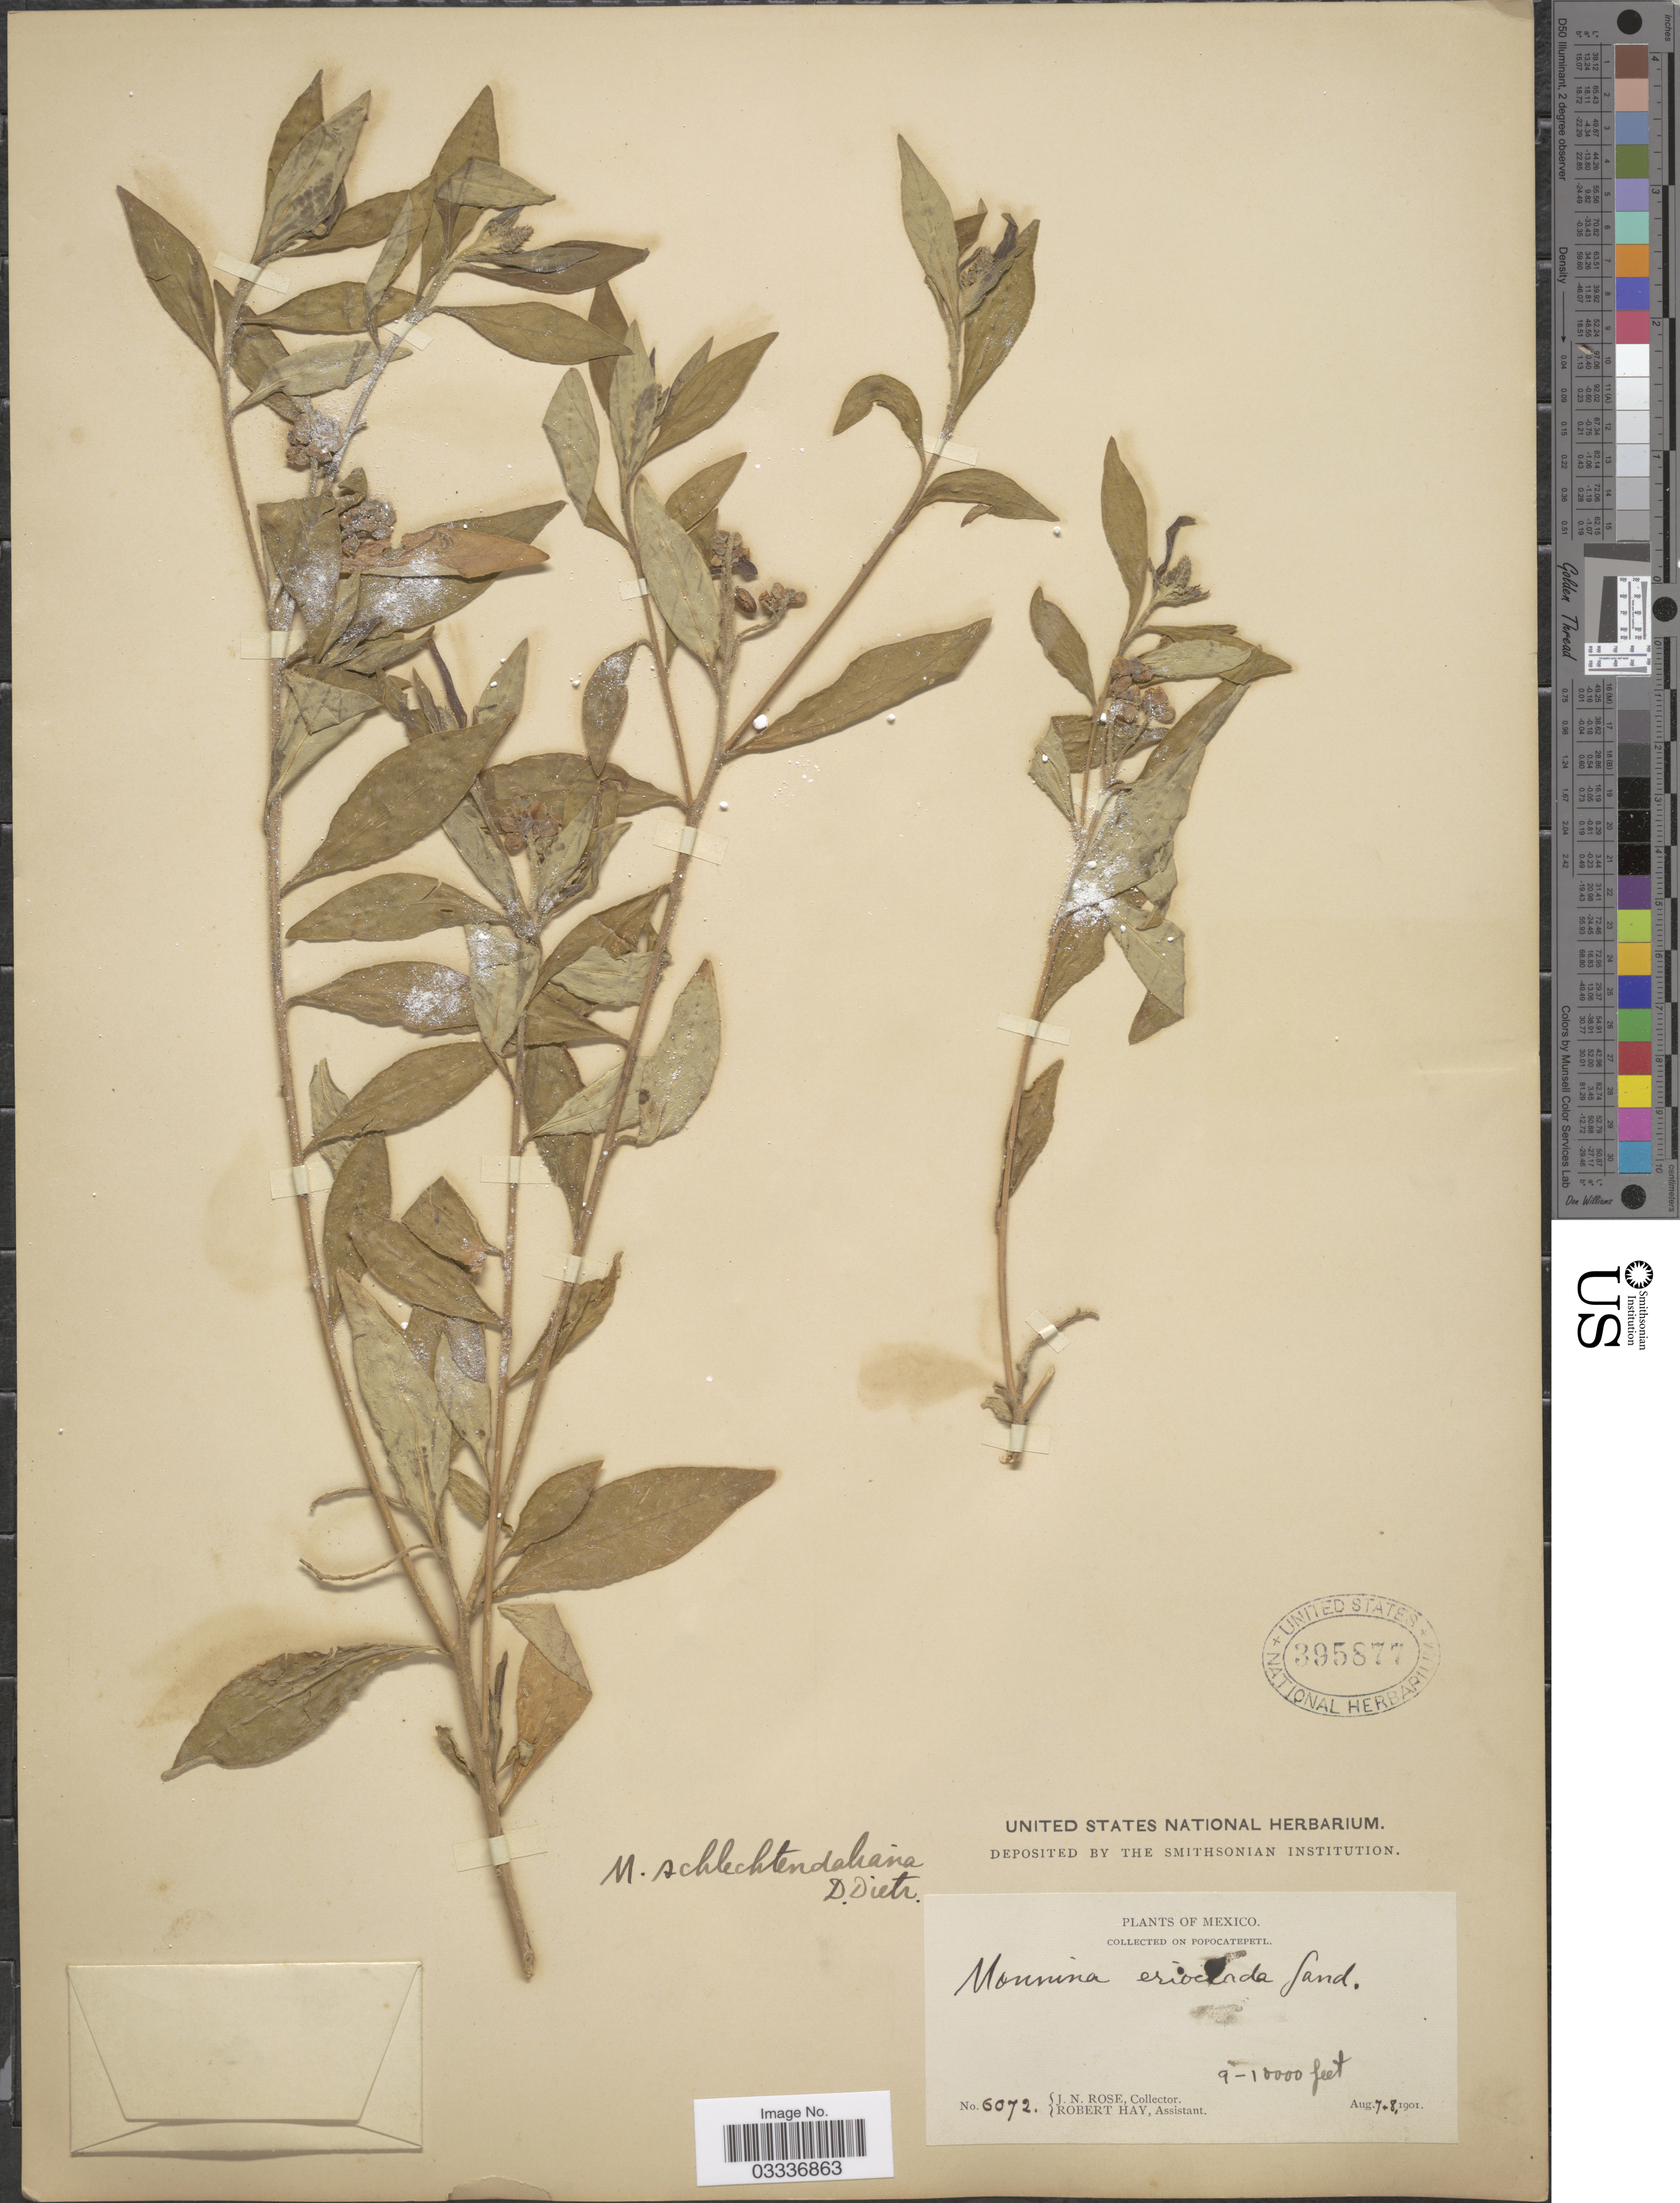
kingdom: Plantae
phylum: Tracheophyta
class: Magnoliopsida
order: Fabales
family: Polygalaceae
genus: Monnina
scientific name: Monnina schlechtendaliana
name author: D. Dietr.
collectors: J. N. Rose & R. H. Hay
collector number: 6072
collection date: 1901-08-07/1901-08-08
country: Mexico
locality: Popocatepetl.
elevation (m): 2743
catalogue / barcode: US 395877